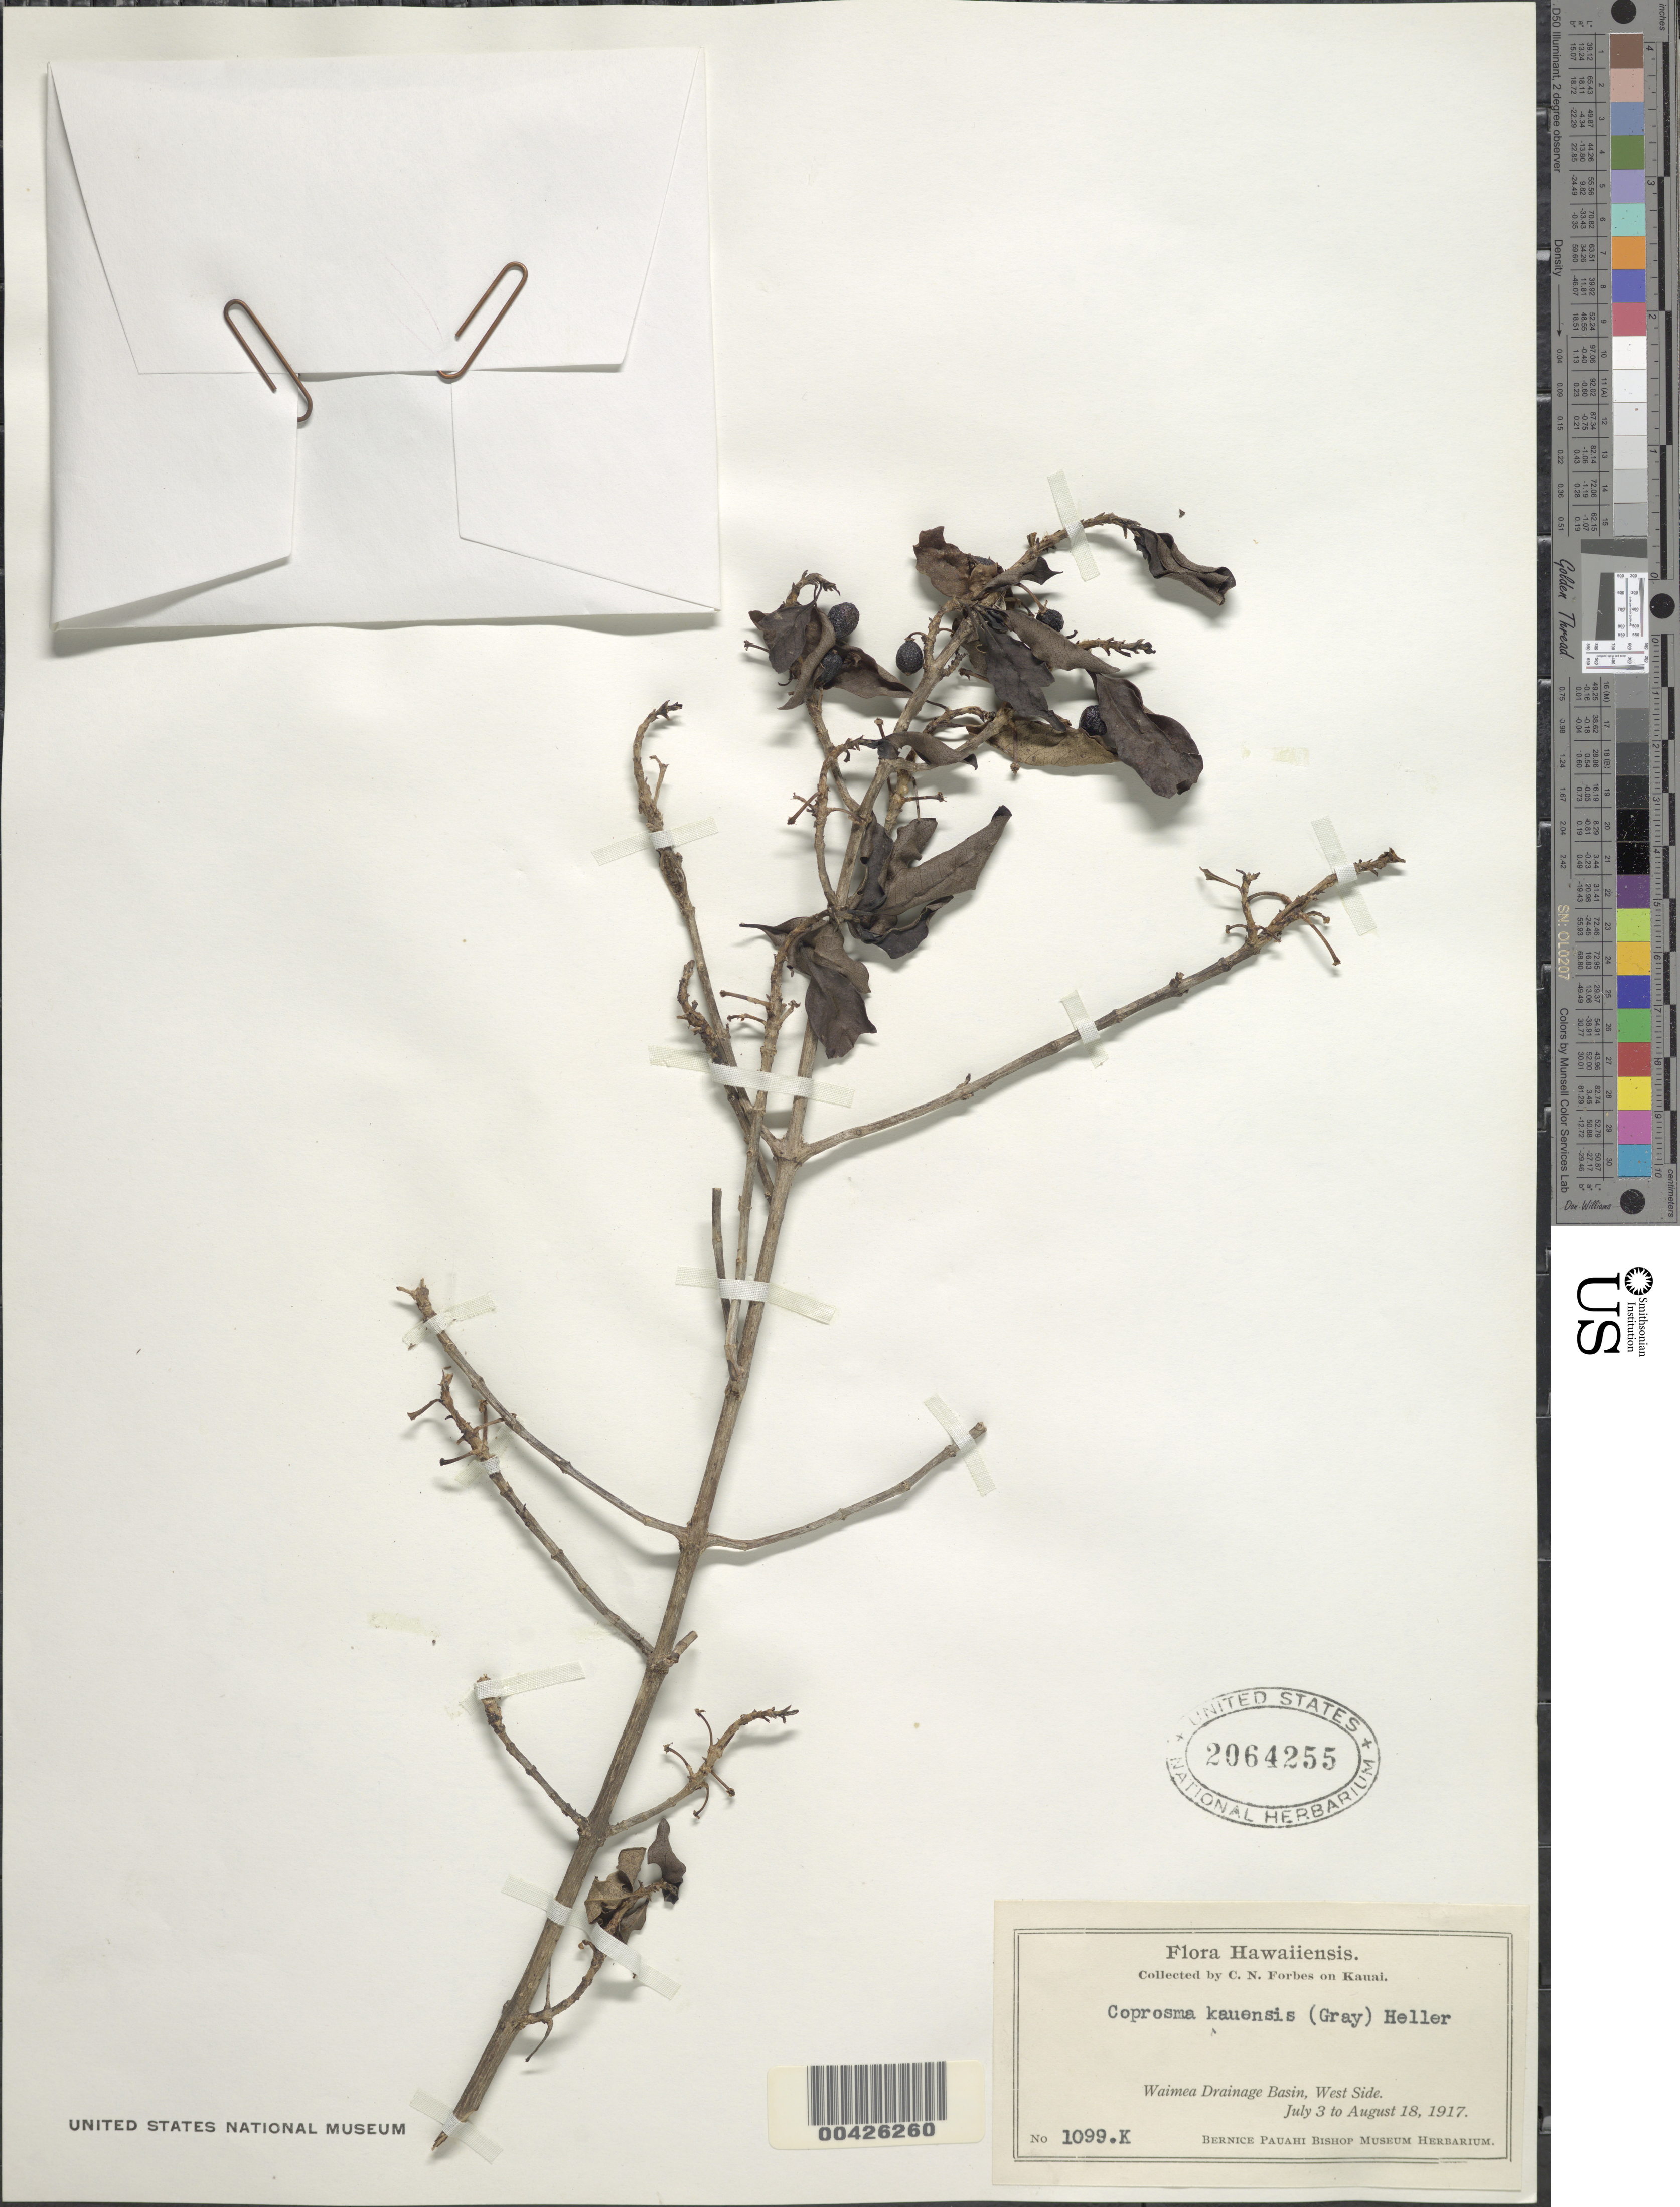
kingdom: Plantae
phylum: Tracheophyta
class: Magnoliopsida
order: Gentianales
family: Rubiaceae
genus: Coprosma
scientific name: Coprosma kauensis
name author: A. Heller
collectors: C. N. Forbes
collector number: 1099.K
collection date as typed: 3 Jul 1917 to 18 Aug 1917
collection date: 1917-07-03/1917-08-18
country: United States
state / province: Hawaii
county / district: Kauai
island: Kaua'i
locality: Waimea Drainage Basin, West Side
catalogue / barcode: US 2064255